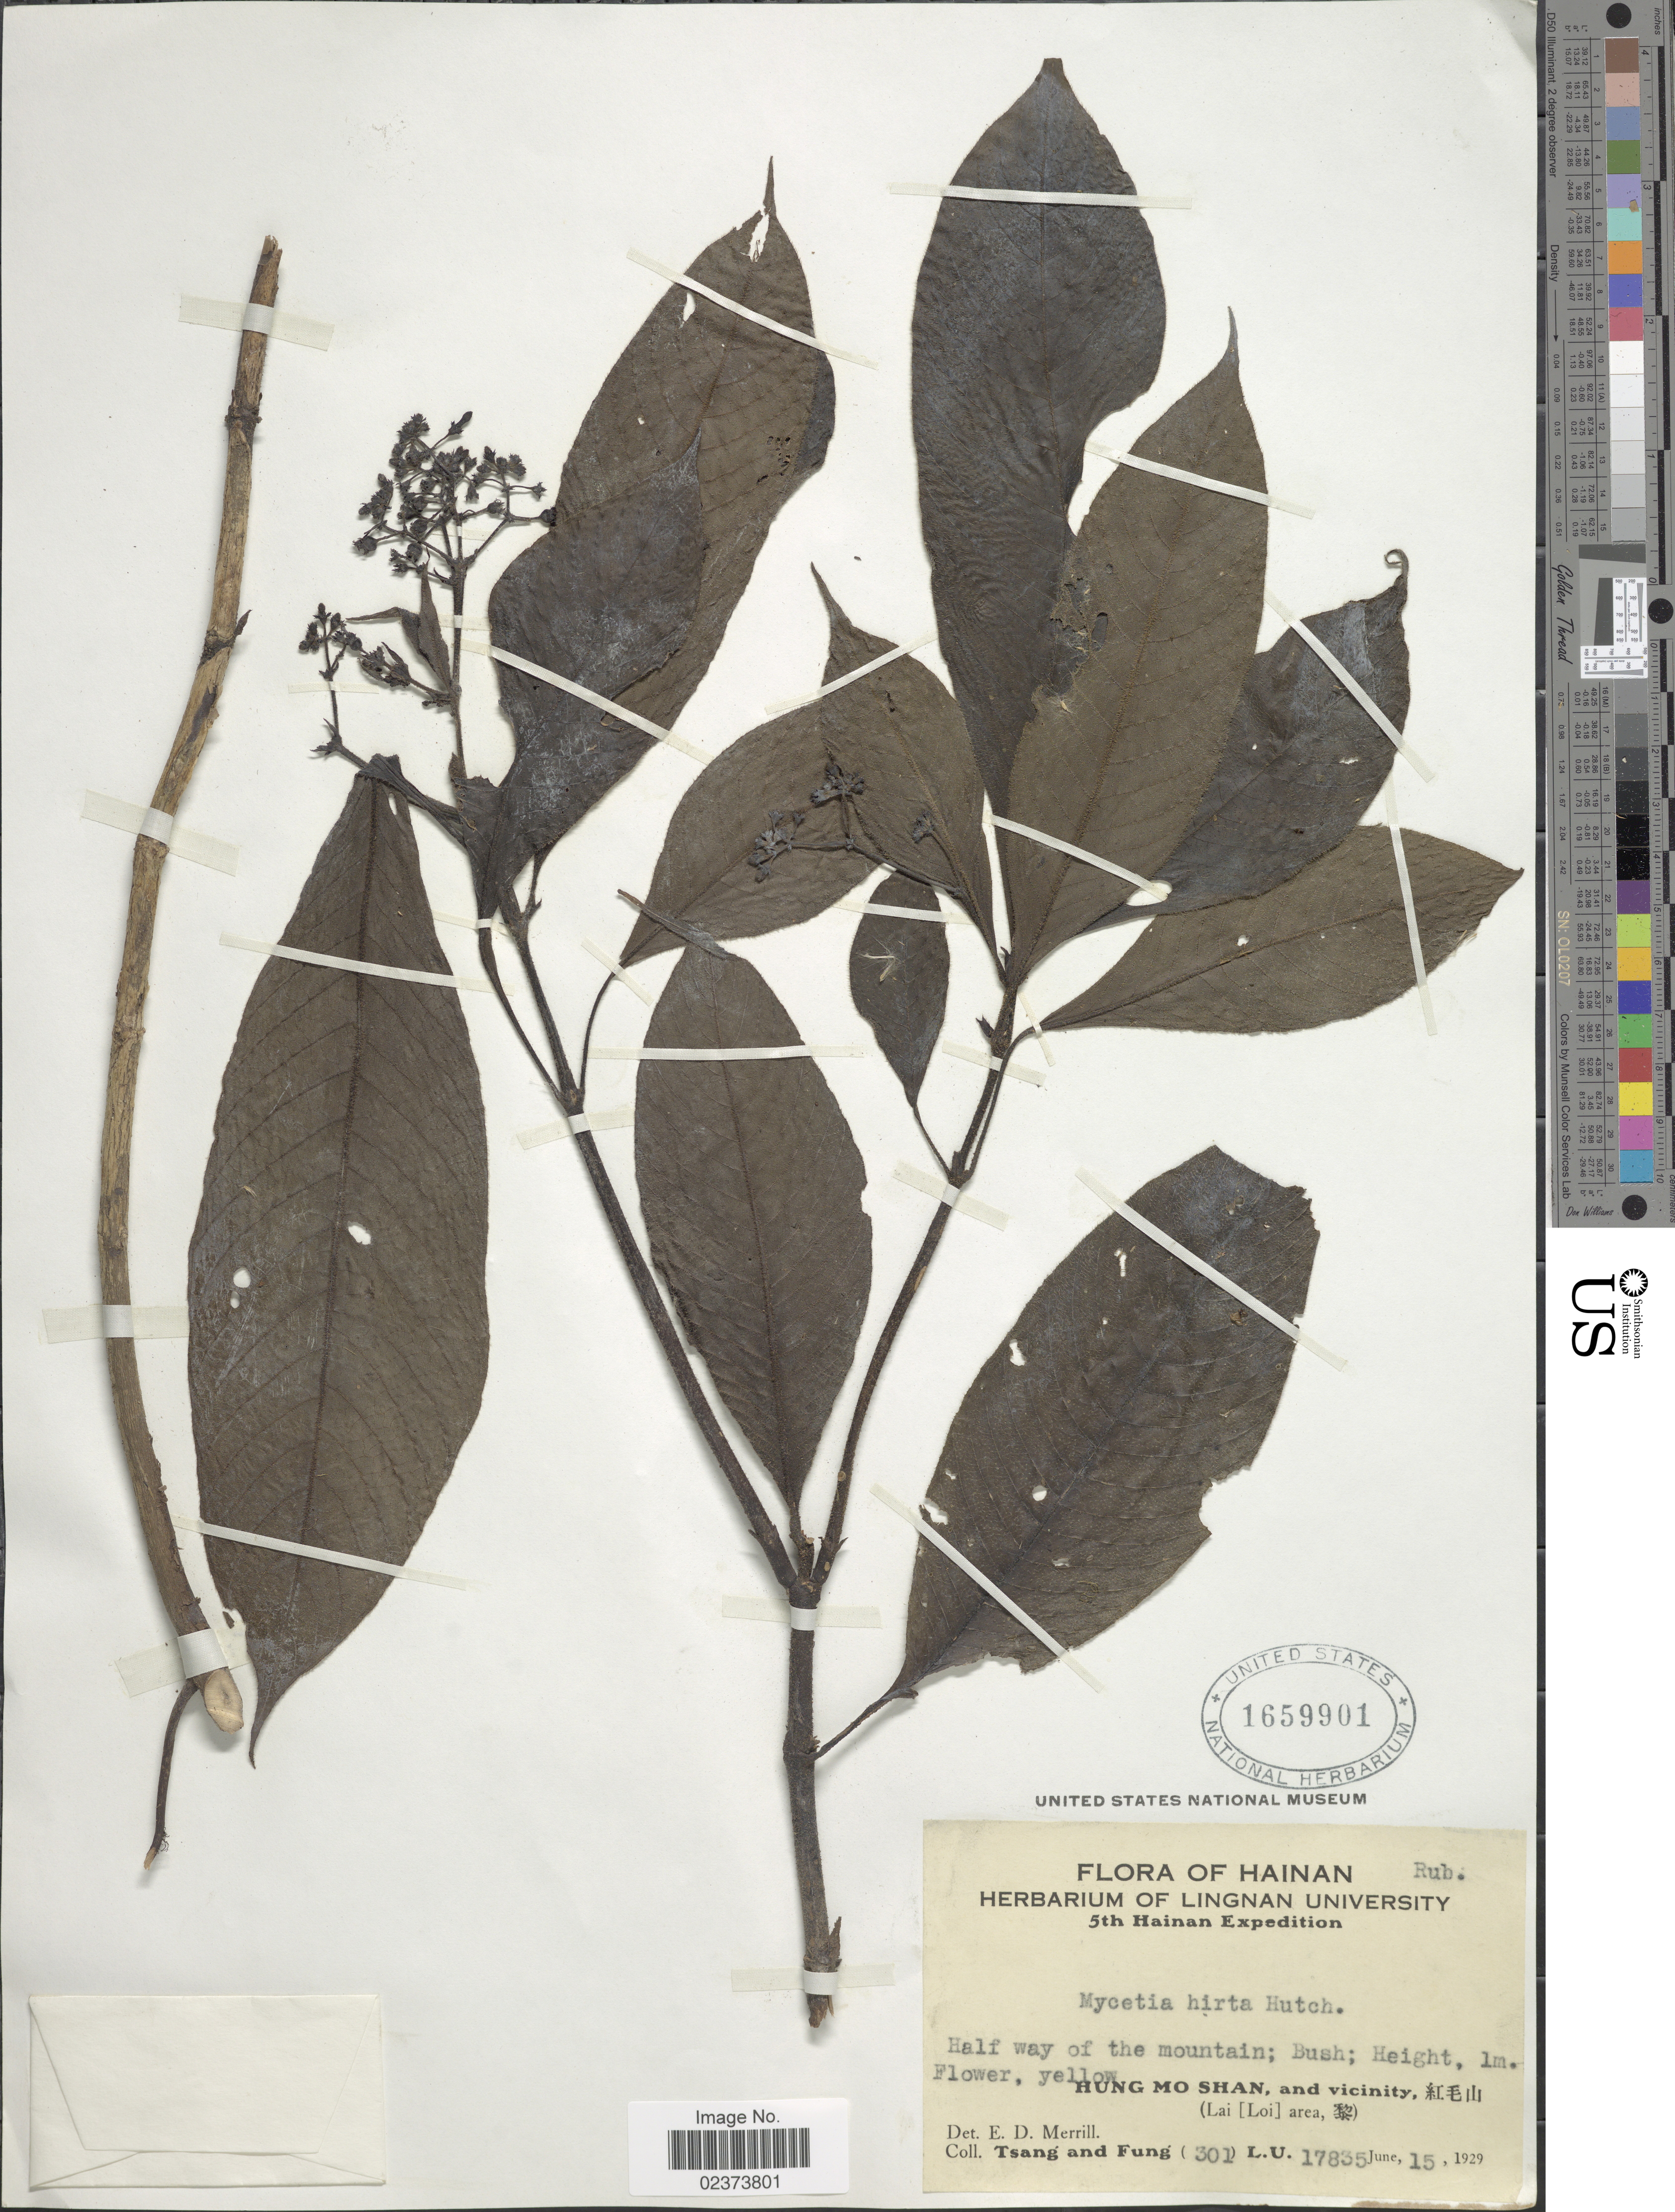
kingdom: Plantae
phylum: Tracheophyta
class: Magnoliopsida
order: Gentianales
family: Rubiaceae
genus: Mycetia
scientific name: Mycetia hirta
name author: Craib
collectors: -. T'sang & Fung, --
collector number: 301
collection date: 1929-06-15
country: China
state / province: Hainan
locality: Hung Mo Shan, and vicinity (Lai [Loi] area)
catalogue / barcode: US 1659901